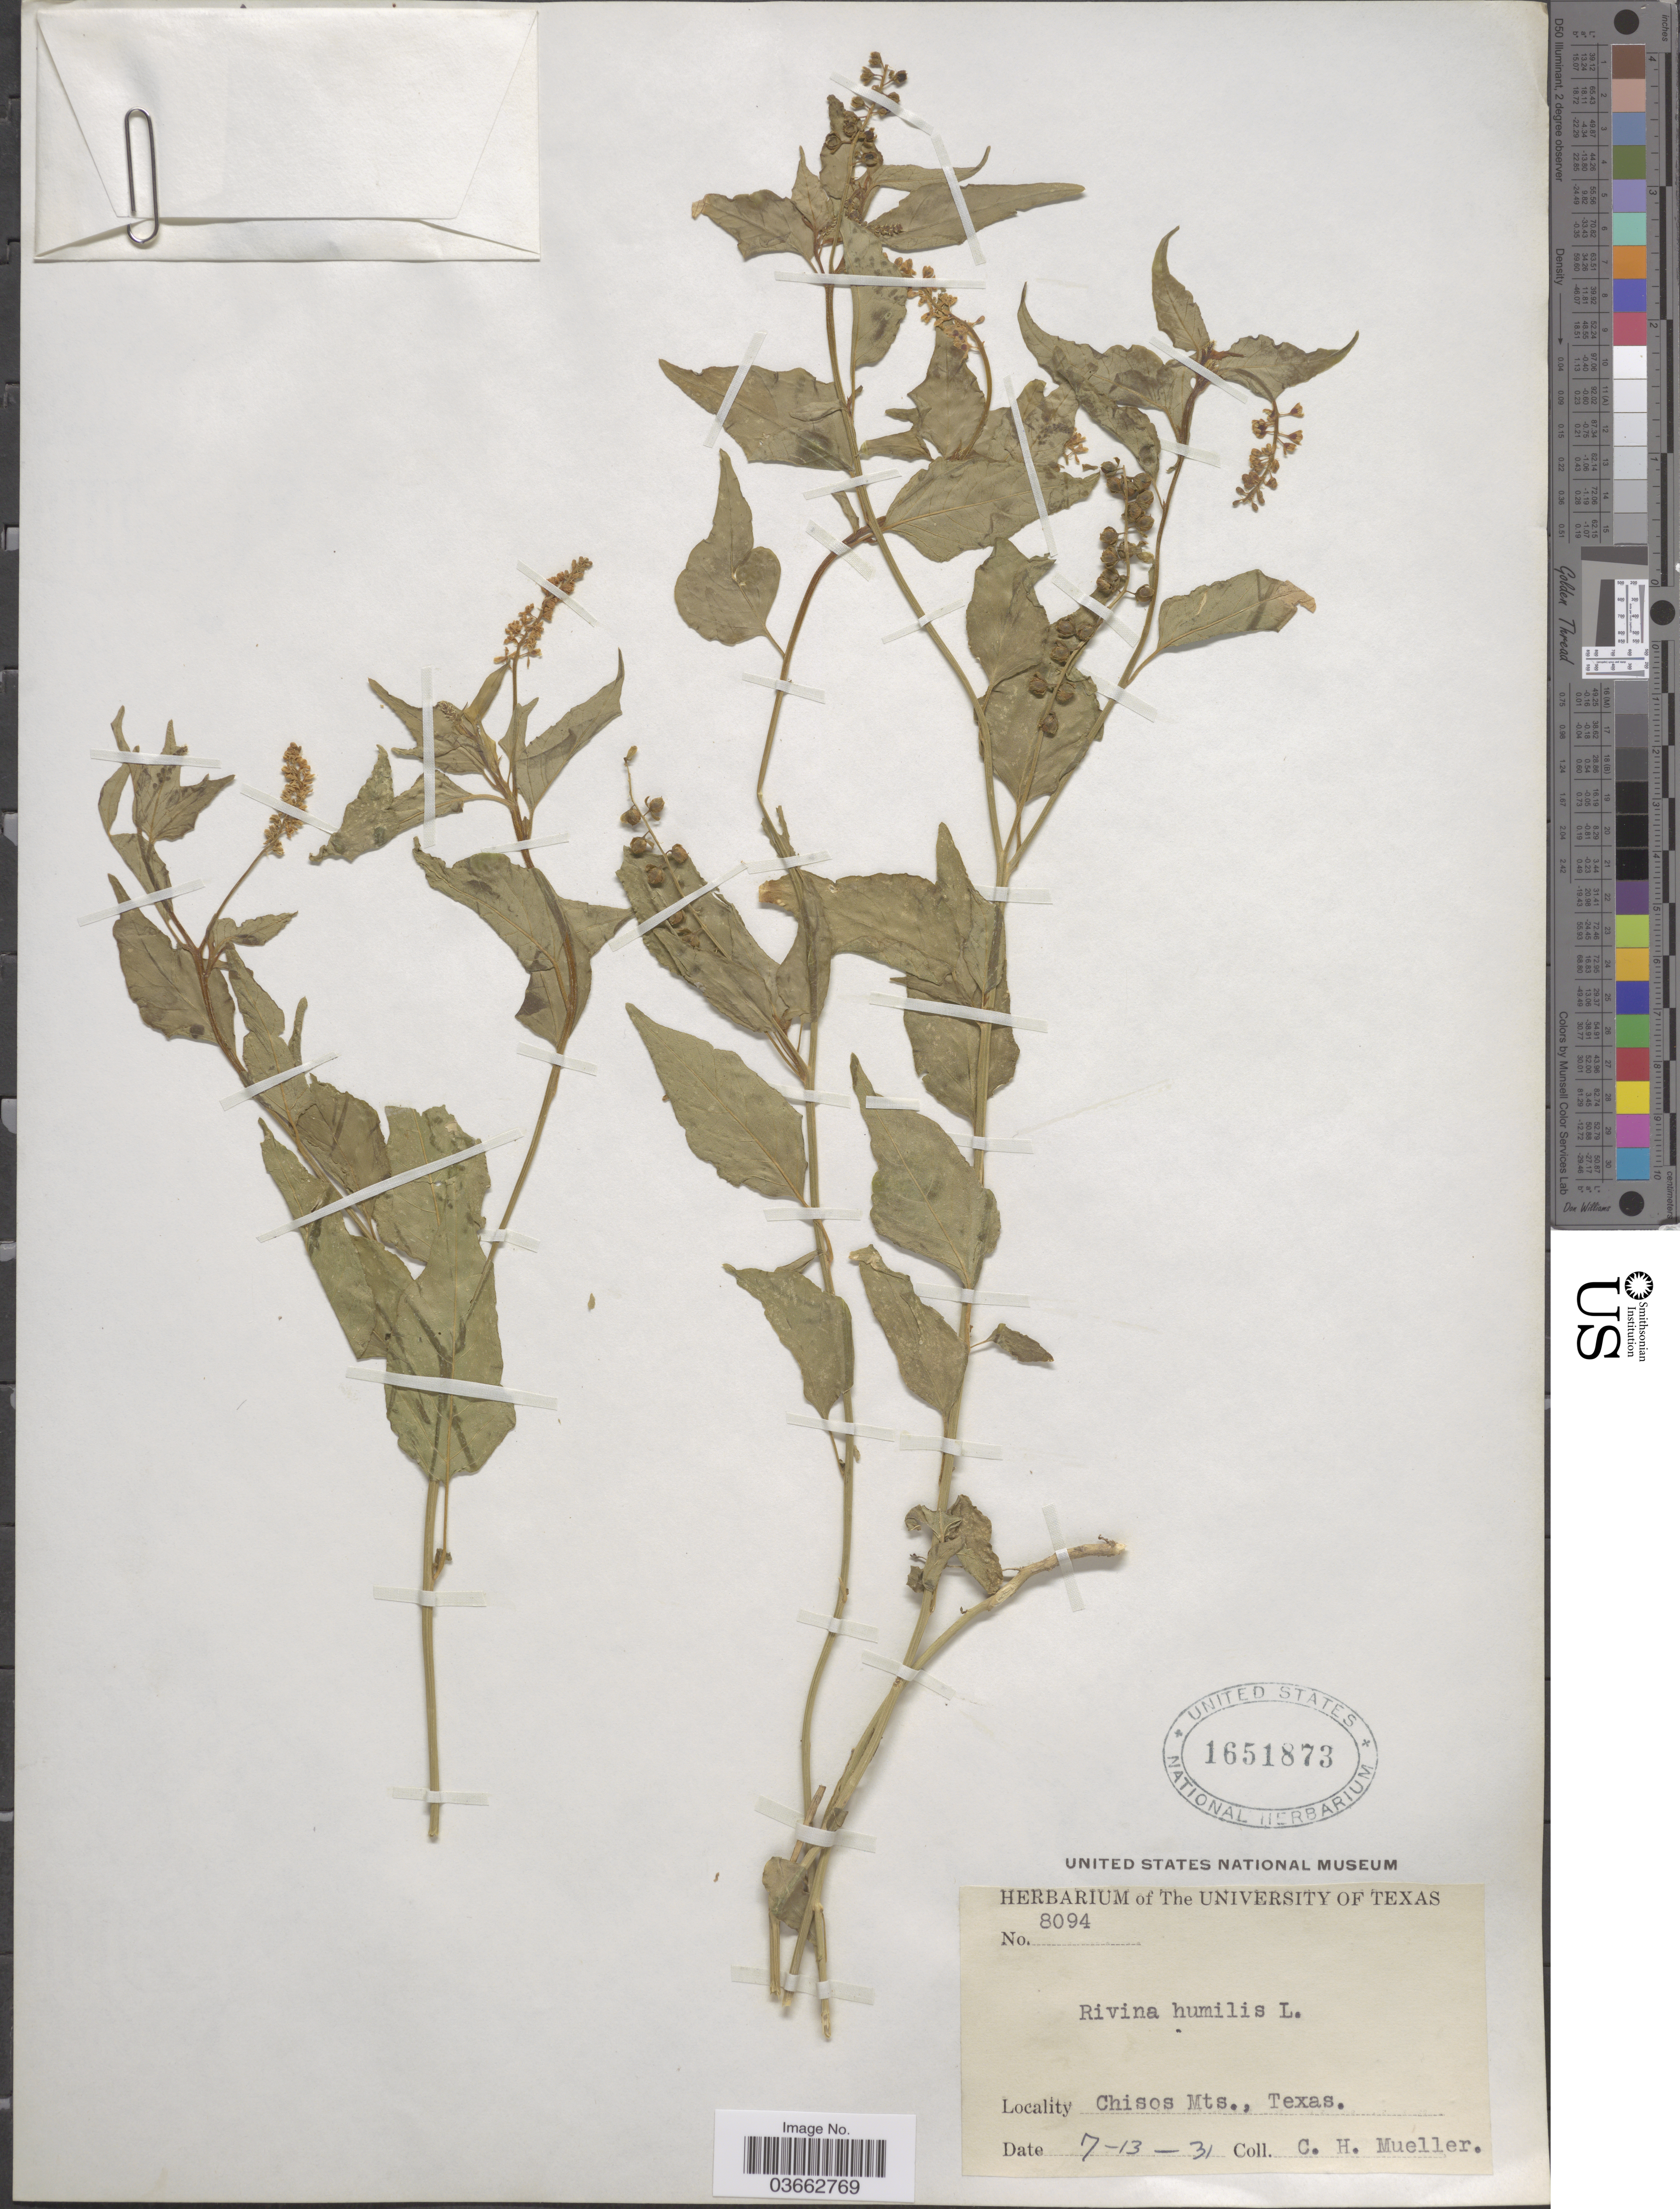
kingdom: Plantae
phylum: Tracheophyta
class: Magnoliopsida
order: Caryophyllales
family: Phytolaccaceae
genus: Rivina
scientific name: Rivina humilis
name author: L.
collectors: C. H. Mueller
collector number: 8094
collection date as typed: Transcribed d/m/y: 13/7/31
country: United States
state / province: Texas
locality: Chisos Mts.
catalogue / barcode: US 1651873